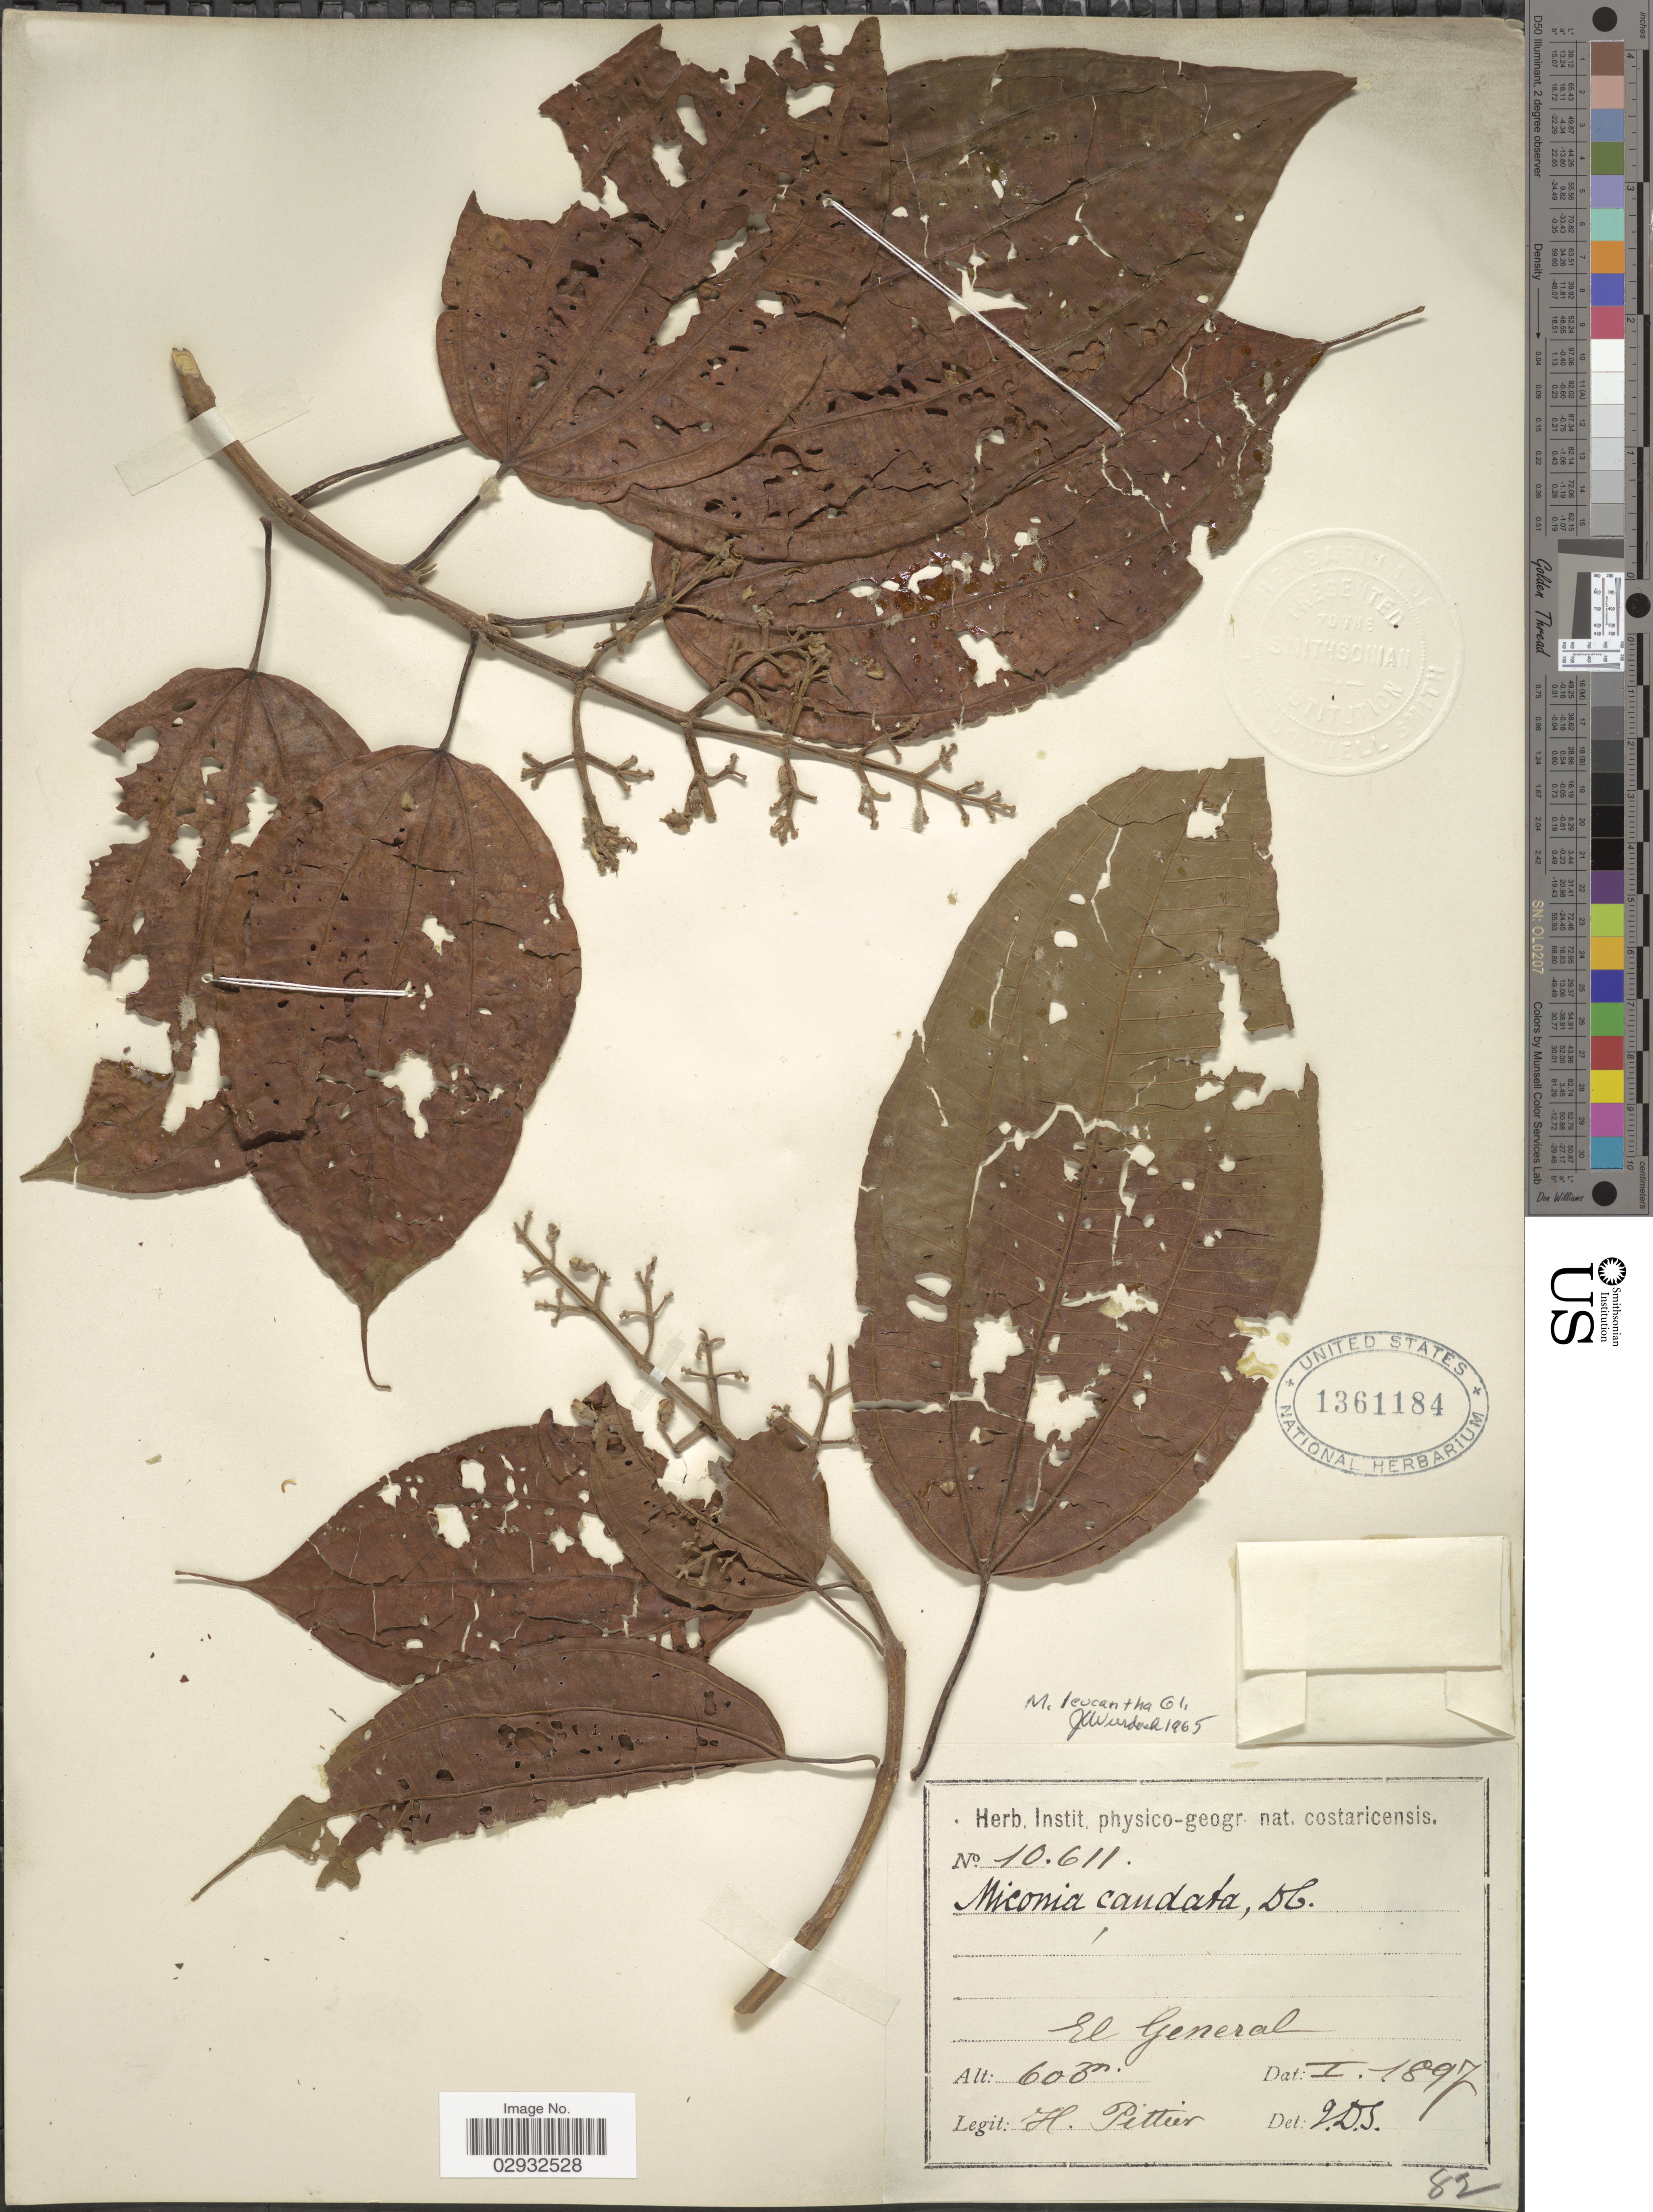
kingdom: Plantae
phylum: Tracheophyta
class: Magnoliopsida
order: Myrtales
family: Melastomataceae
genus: Miconia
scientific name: Miconia donaeana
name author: Naudin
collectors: H. F. Pittier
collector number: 10611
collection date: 1897-01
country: Costa Rica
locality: El General.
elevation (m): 600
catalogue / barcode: US 1361184